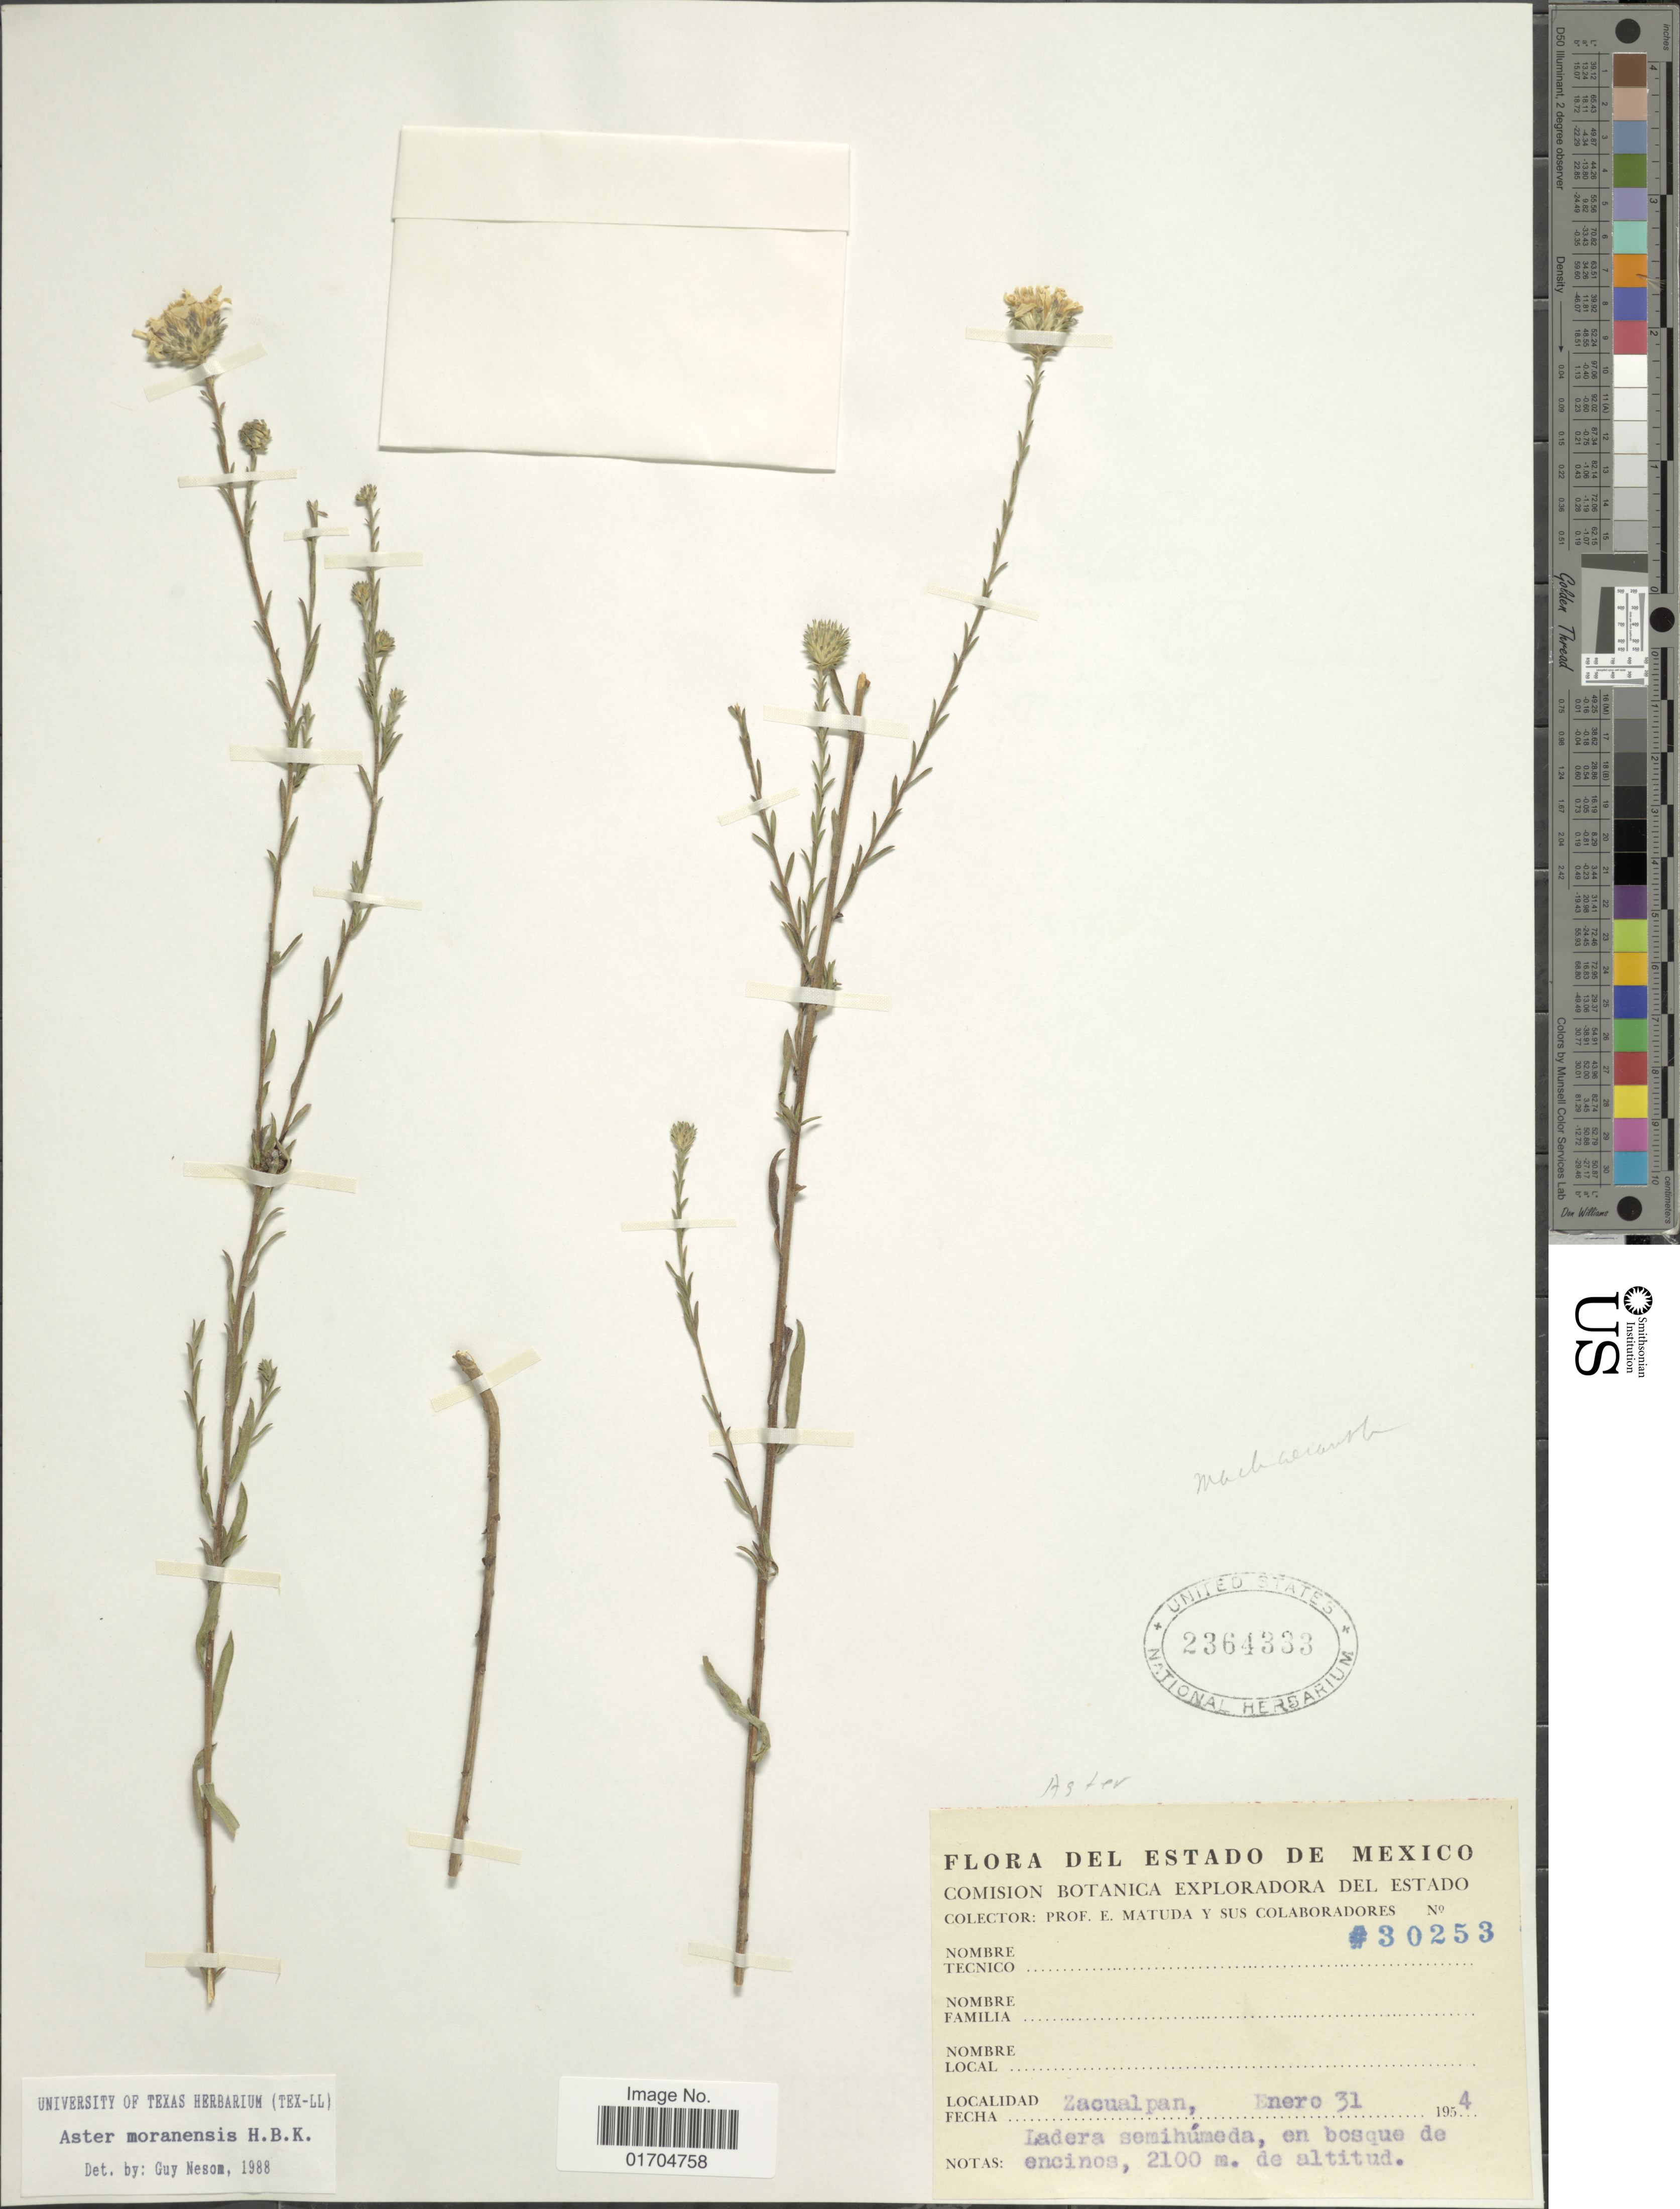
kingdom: Plantae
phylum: Tracheophyta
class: Magnoliopsida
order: Asterales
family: Asteraceae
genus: Symphyotrichum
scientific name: Symphyotrichum moranense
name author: (Kunth) G.L. Nesom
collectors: E. Matuda & et al.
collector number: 30253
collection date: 1954-01-31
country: Mexico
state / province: México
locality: Zacualpan, Ladera semihúmeda, en bosque de encinos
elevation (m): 2100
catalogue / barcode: US 2364333